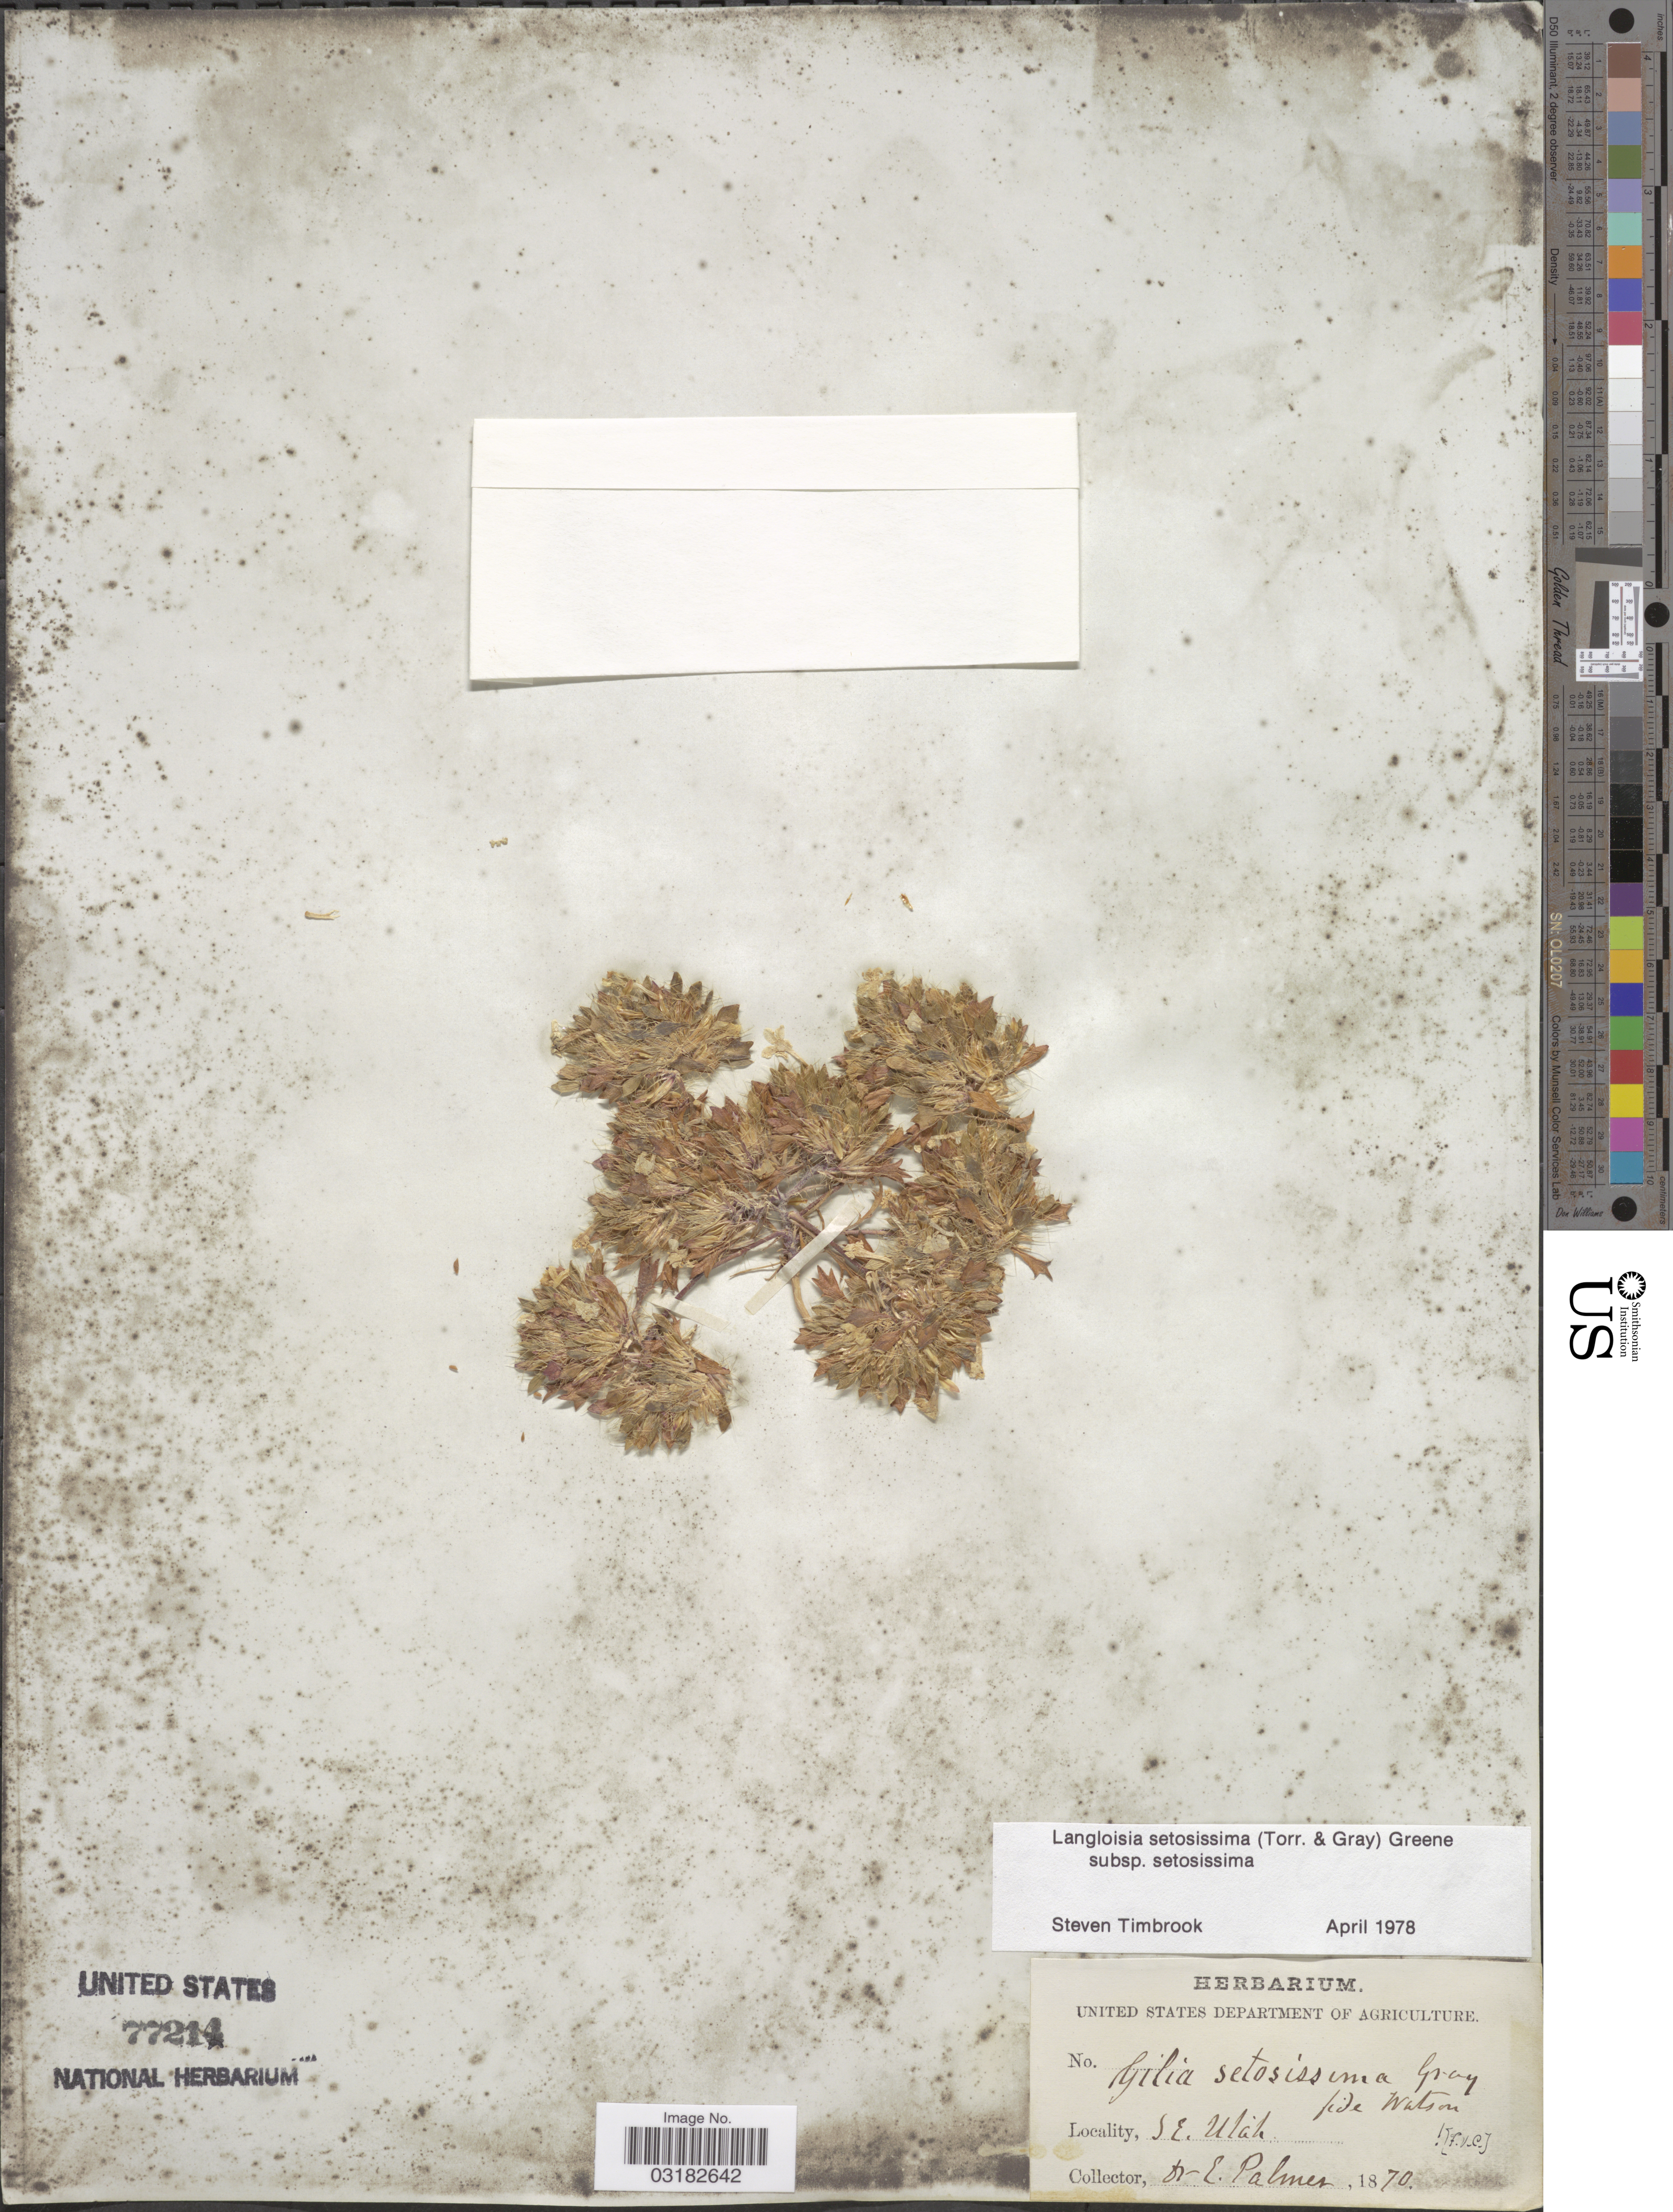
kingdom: Plantae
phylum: Tracheophyta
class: Magnoliopsida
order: Ericales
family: Polemoniaceae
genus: Langloisia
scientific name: Langloisia setosissima subsp. setosissima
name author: (Torr. & A. Gray) Greene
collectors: E. Palmer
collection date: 1870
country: United States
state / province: Utah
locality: S.E. Utah.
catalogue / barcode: US 77214